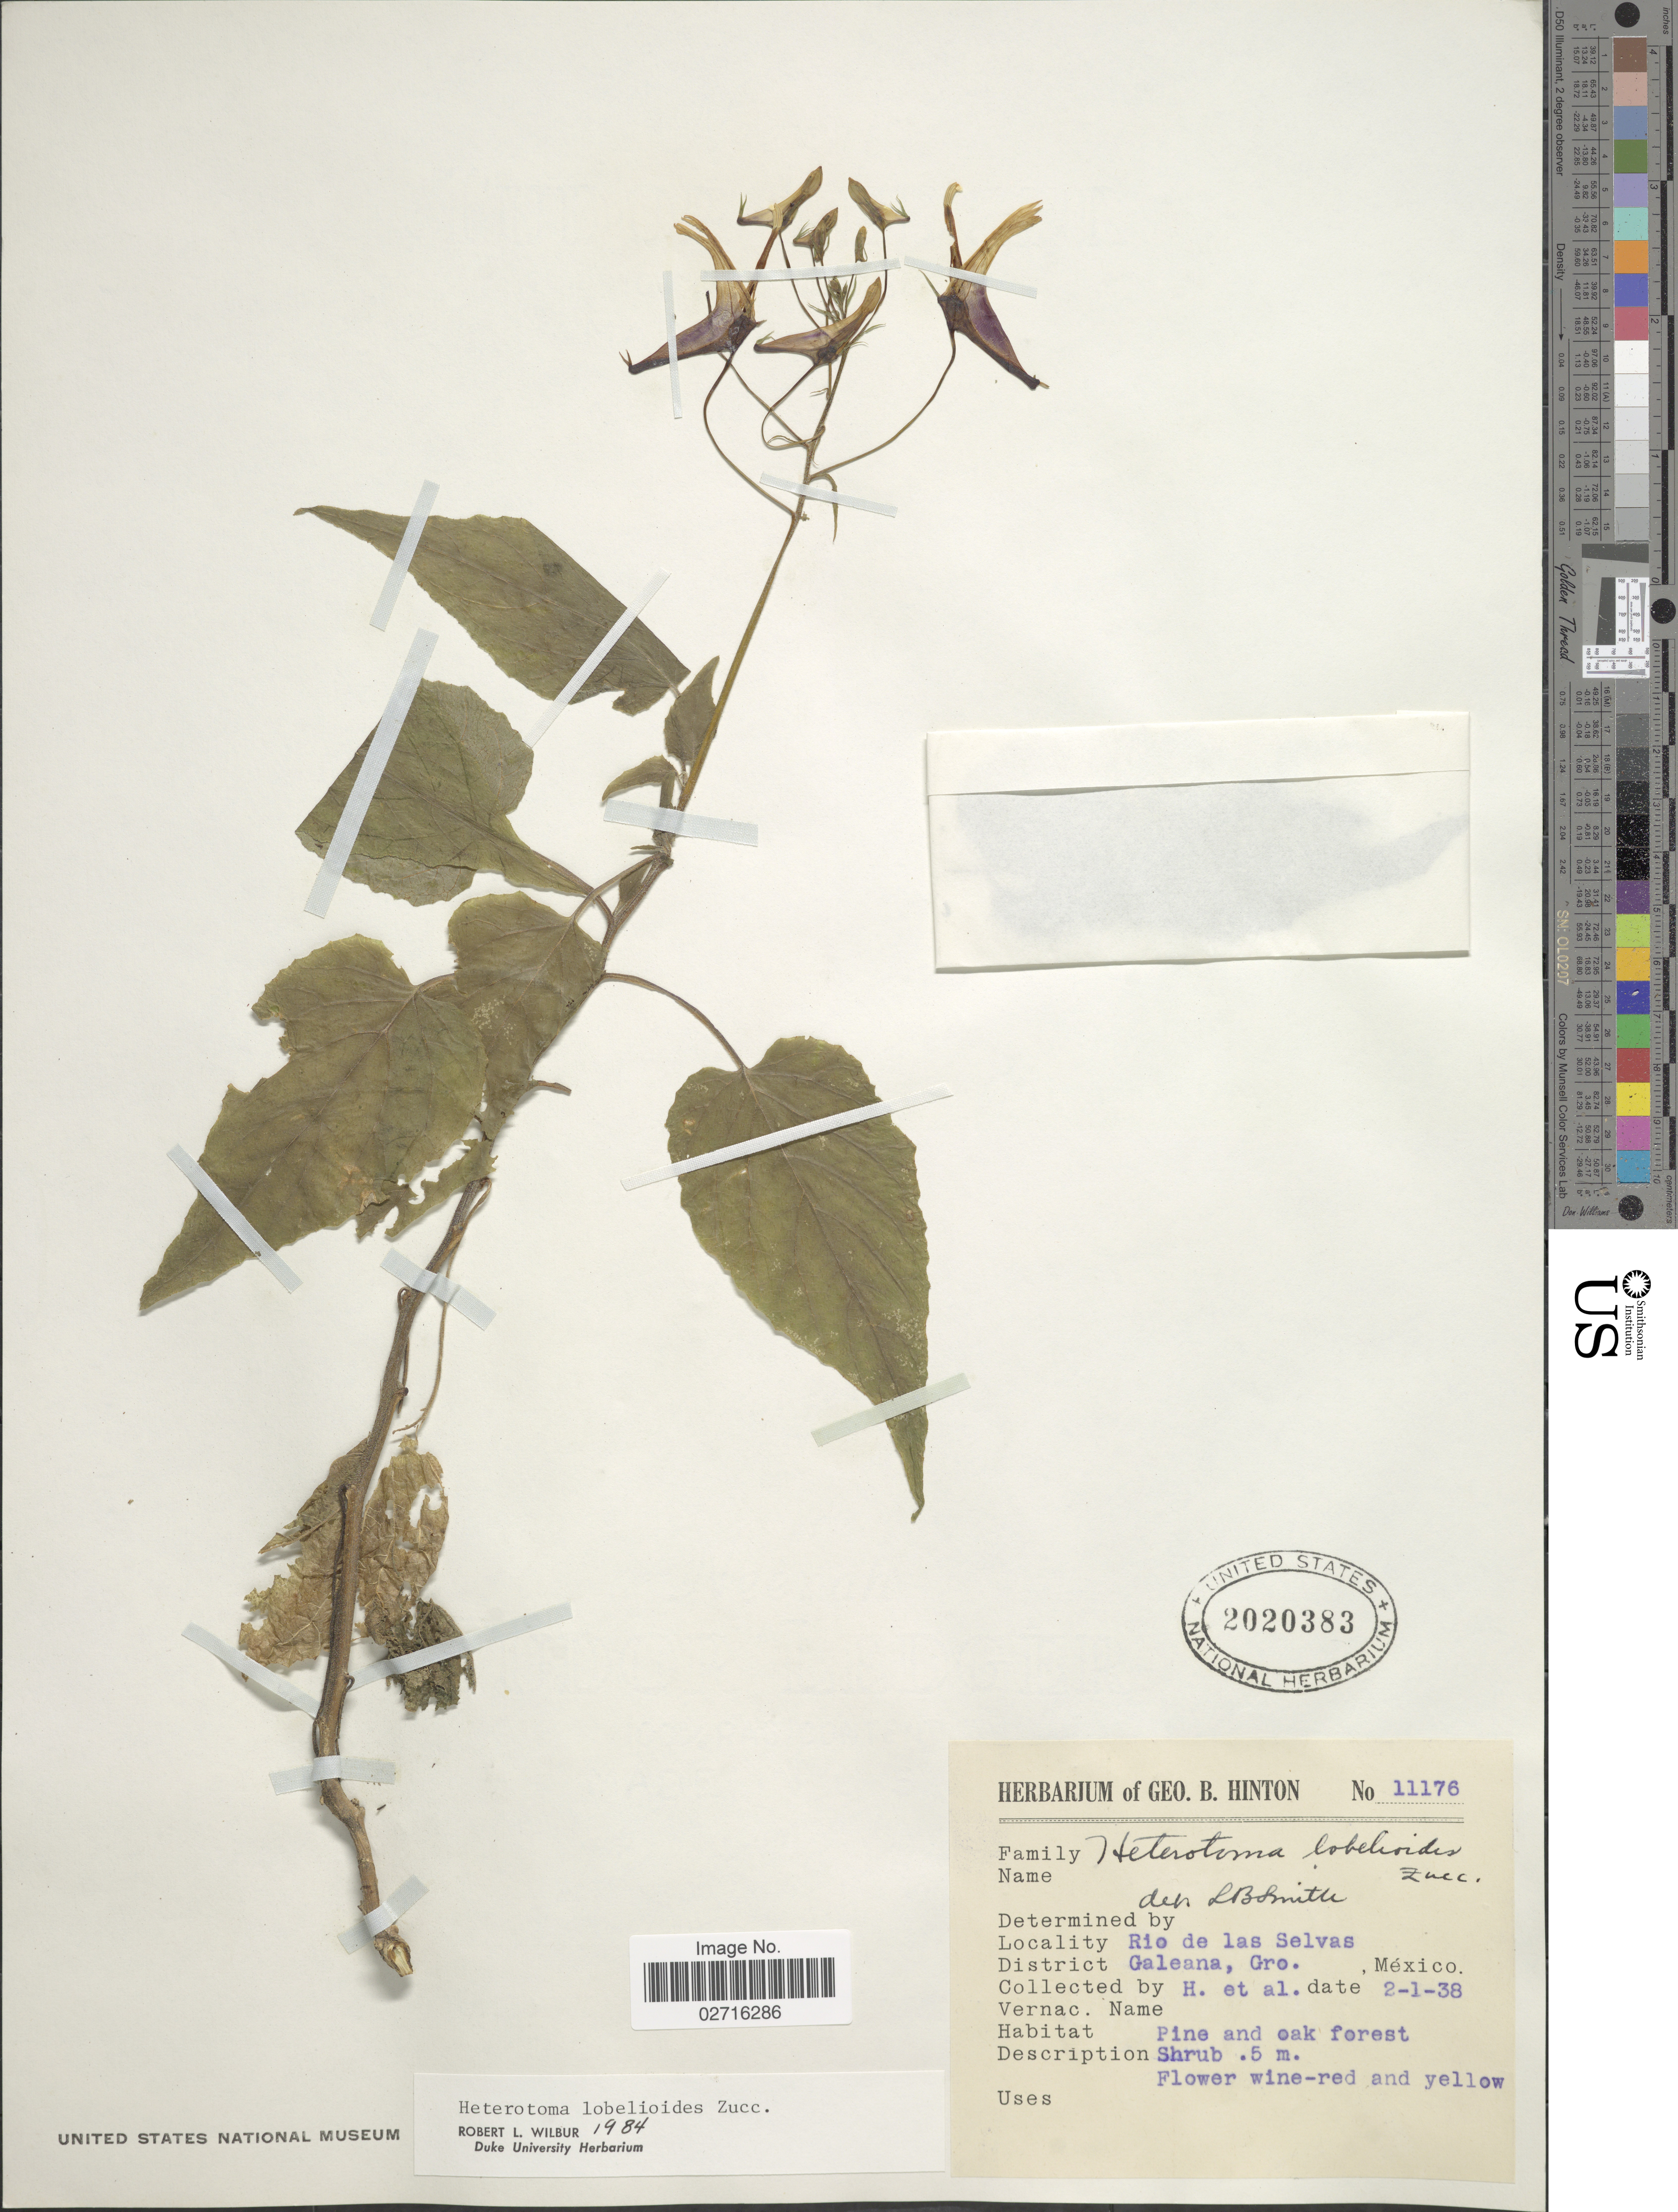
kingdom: Plantae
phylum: Tracheophyta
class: Magnoliopsida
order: Asterales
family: Campanulaceae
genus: Heterotoma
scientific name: Heterotoma lobelioides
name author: Zucc.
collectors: G. B. Hinton & et al.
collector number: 11176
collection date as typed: Transcribed d/m/y: 1/2/38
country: Mexico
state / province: Guerrero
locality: Rio de las Selvas, District Galeana, Pine and oak forest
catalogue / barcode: US 2020383